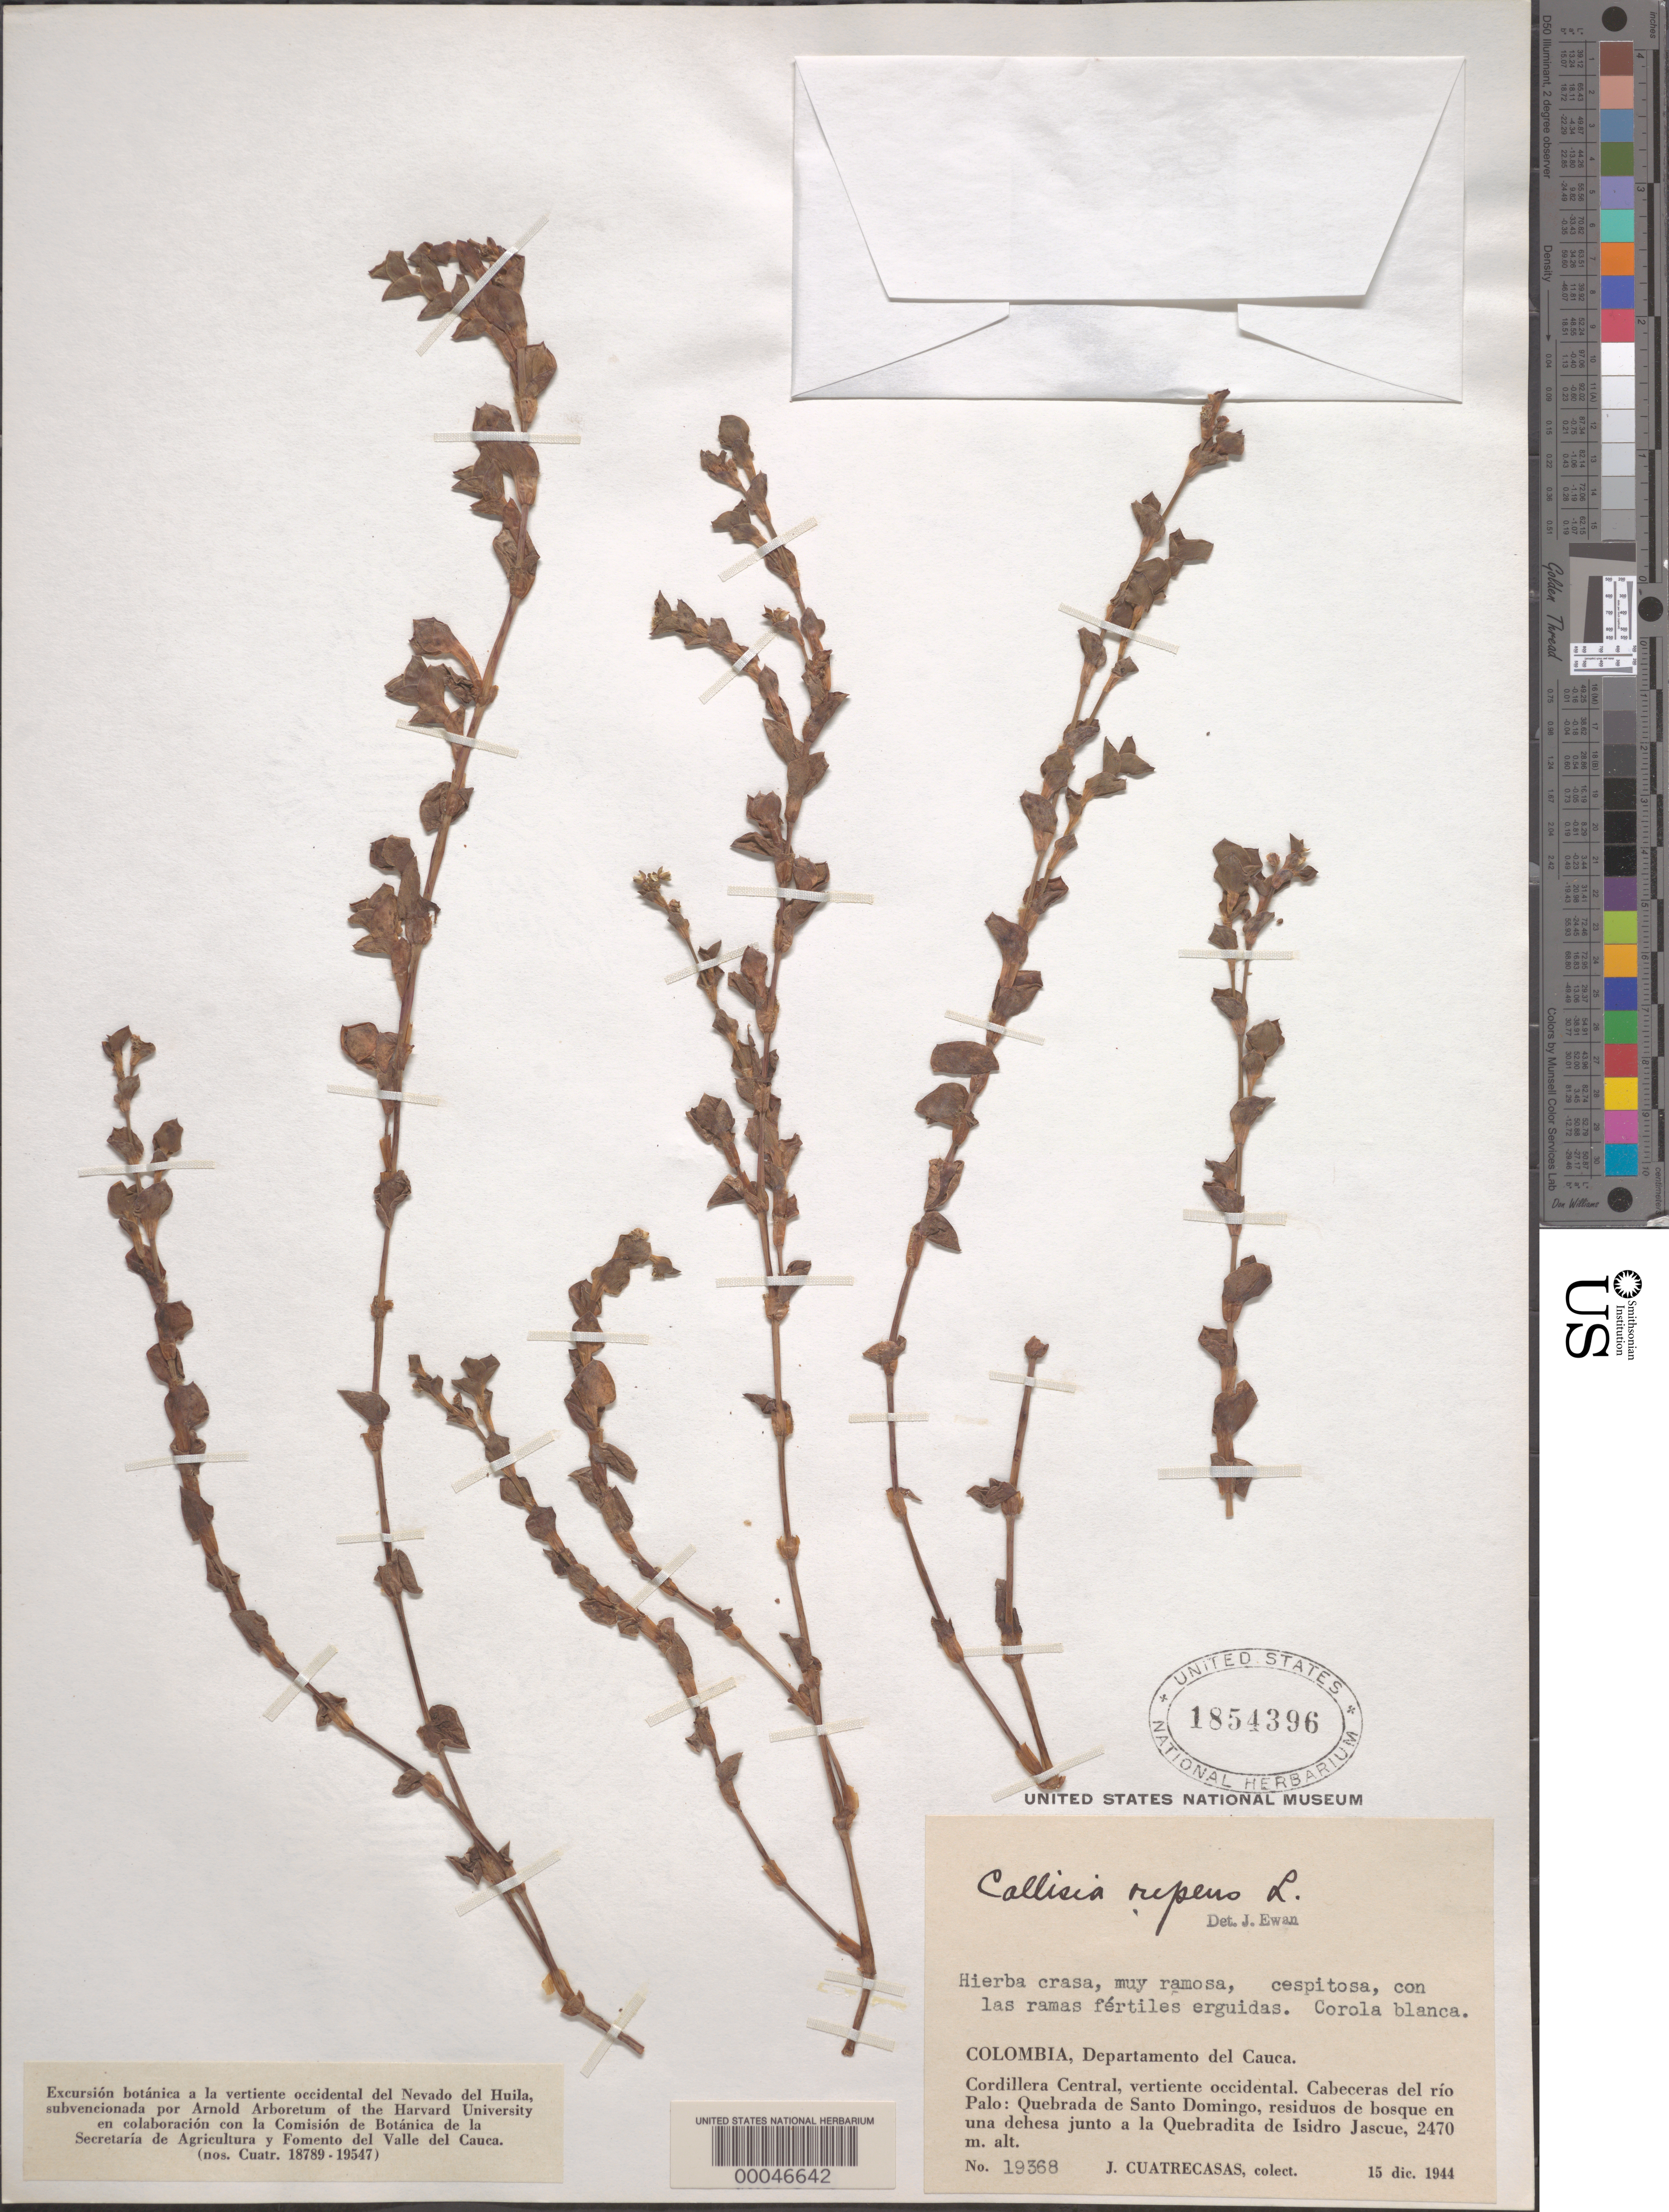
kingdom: Plantae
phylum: Tracheophyta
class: Liliopsida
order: Commelinales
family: Commelinaceae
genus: Callisia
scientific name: Callisia sp.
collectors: J. Cuatrecasas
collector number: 19368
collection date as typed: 15 Dec 1944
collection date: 1944-12-15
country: Colombia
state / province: Cauca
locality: Cordillera Central, Quebrada de Santo Domingo near Rio Palo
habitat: Quebrada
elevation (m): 2470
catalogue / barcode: US 1854396